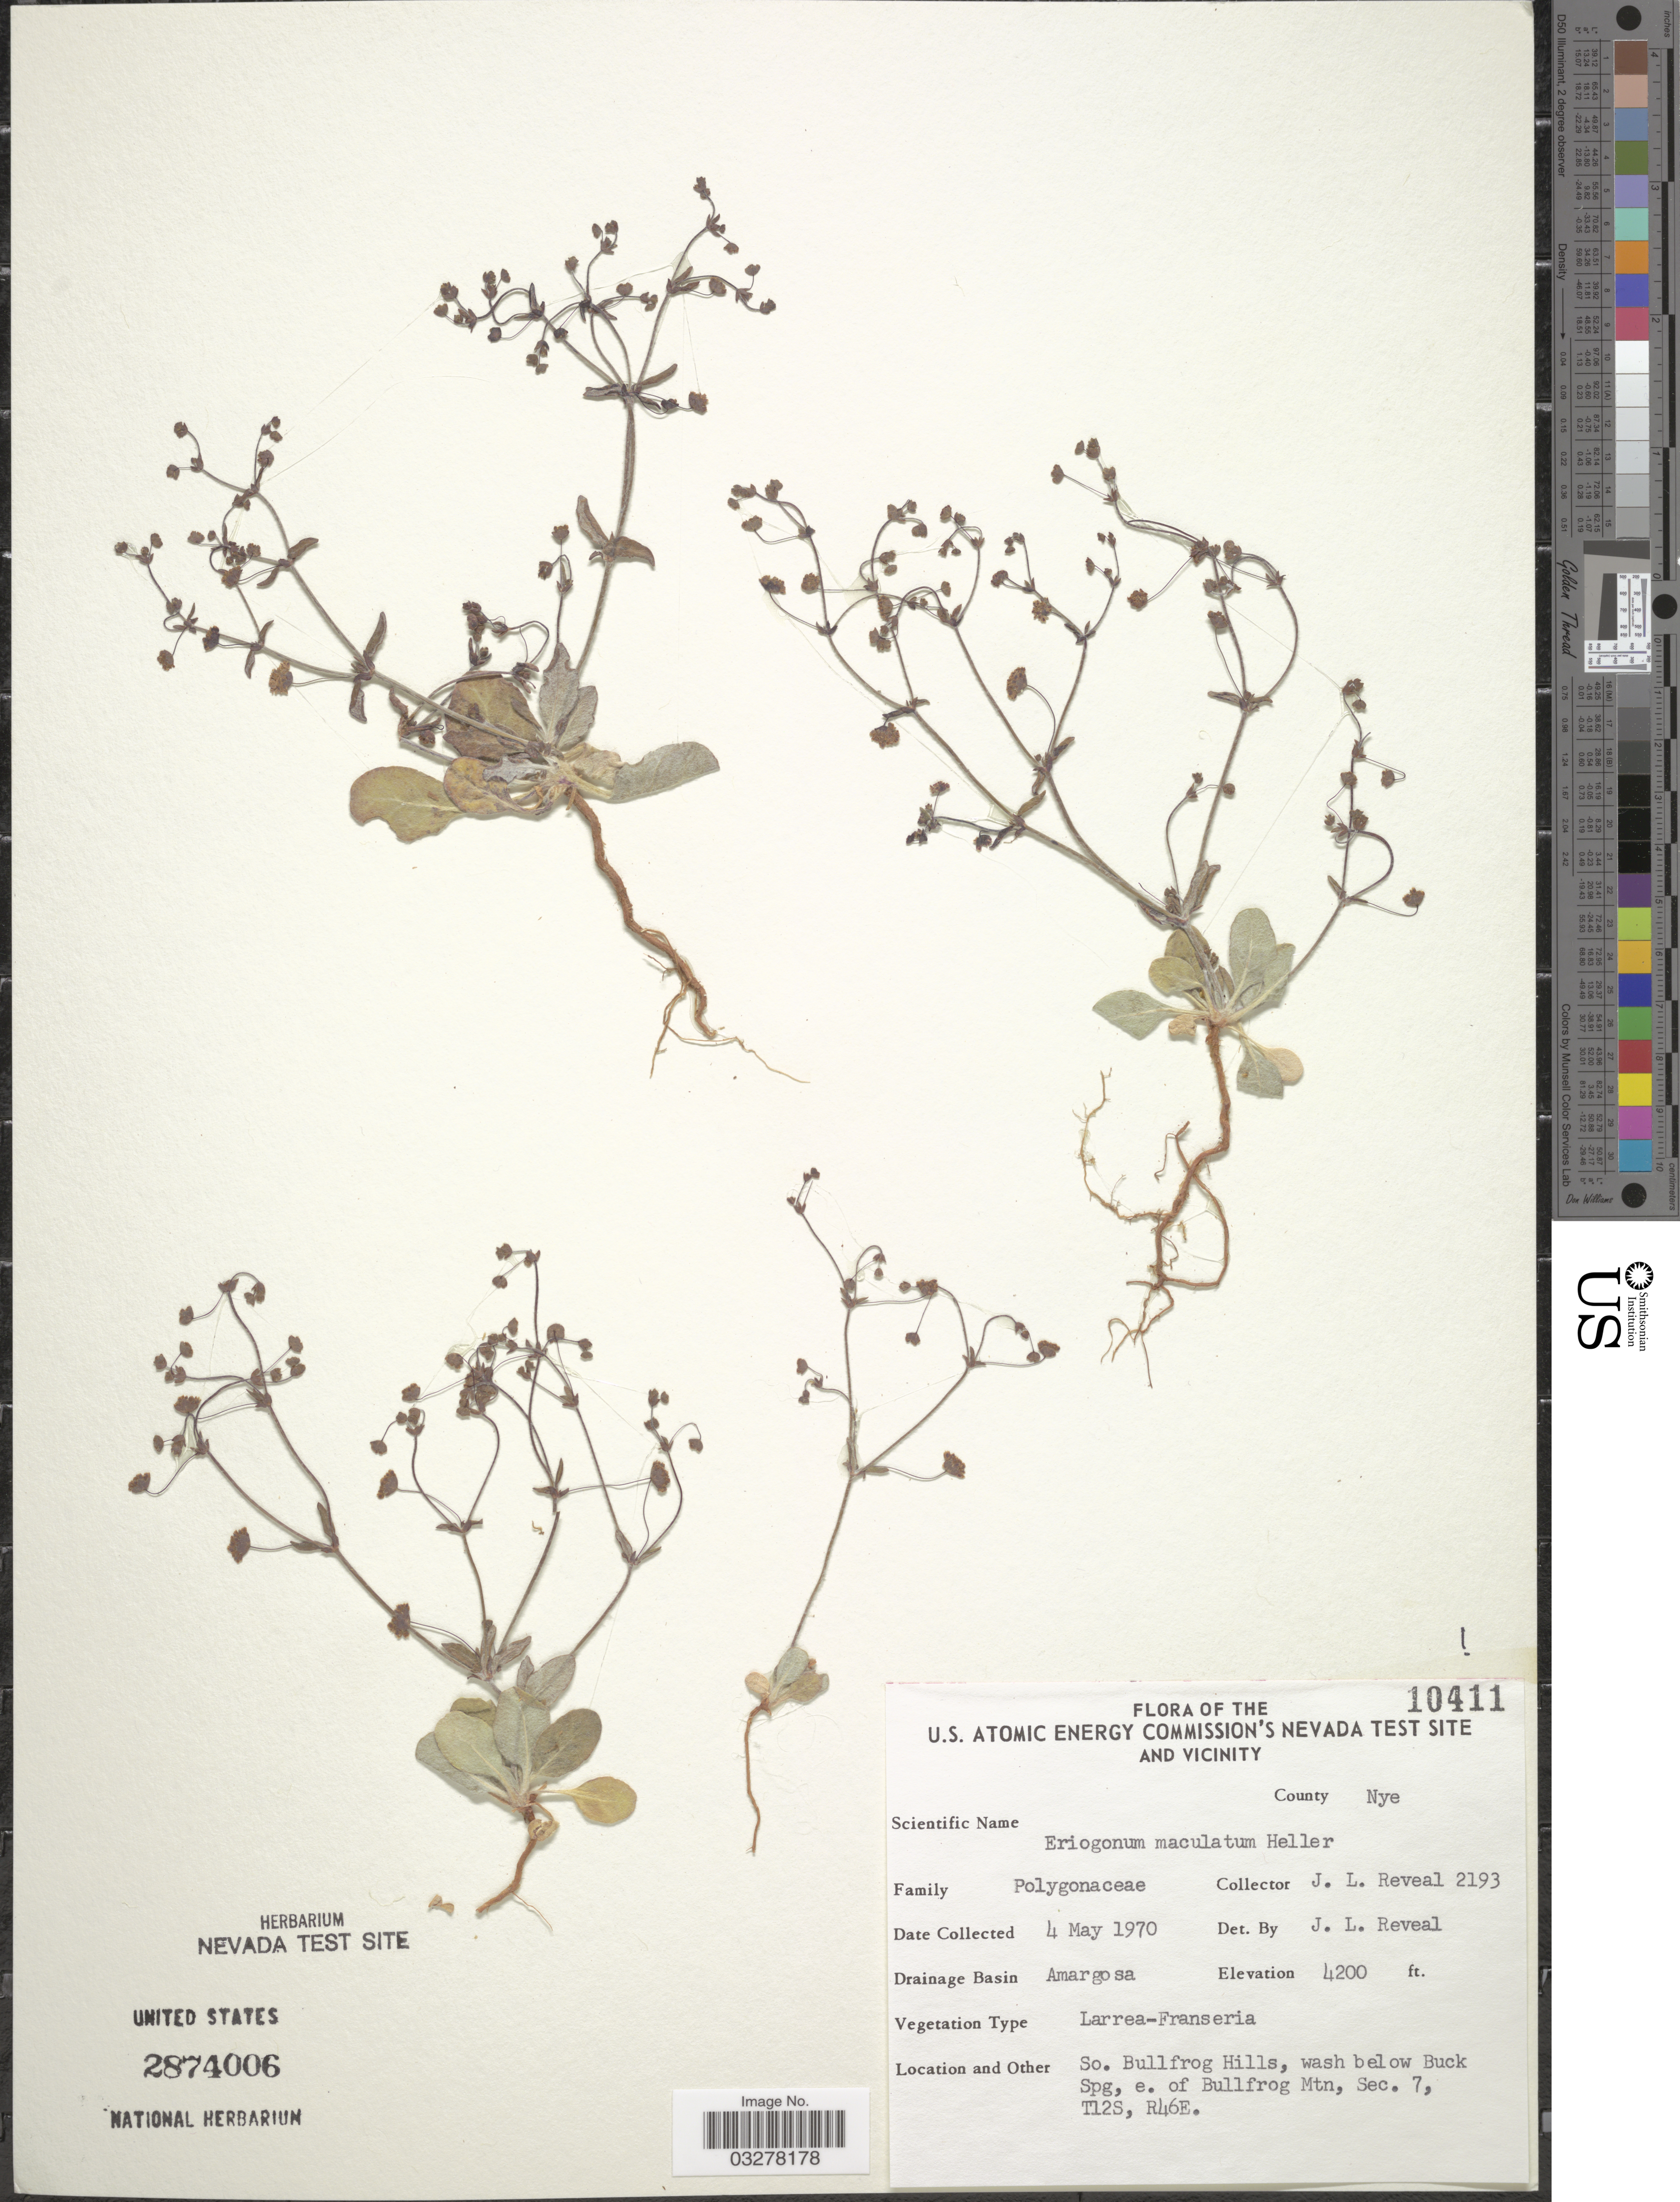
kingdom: Plantae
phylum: Tracheophyta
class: Magnoliopsida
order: Caryophyllales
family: Polygonaceae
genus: Eriogonum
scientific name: Eriogonum maculatum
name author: A. Heller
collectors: J. L. Reveal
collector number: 2193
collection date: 1970-05-04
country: United States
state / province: Nevada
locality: The U.S. Atomic Energy Commission's Nevada Test Site and Vicinity. County Nye. Drainage Basin Amargosa. So. Bullfrog Hills, wash below Buck Spg, e. of Bullfrog Mtn, Sec. 7, T12S, R46E.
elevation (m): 1280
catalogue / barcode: US 2874006